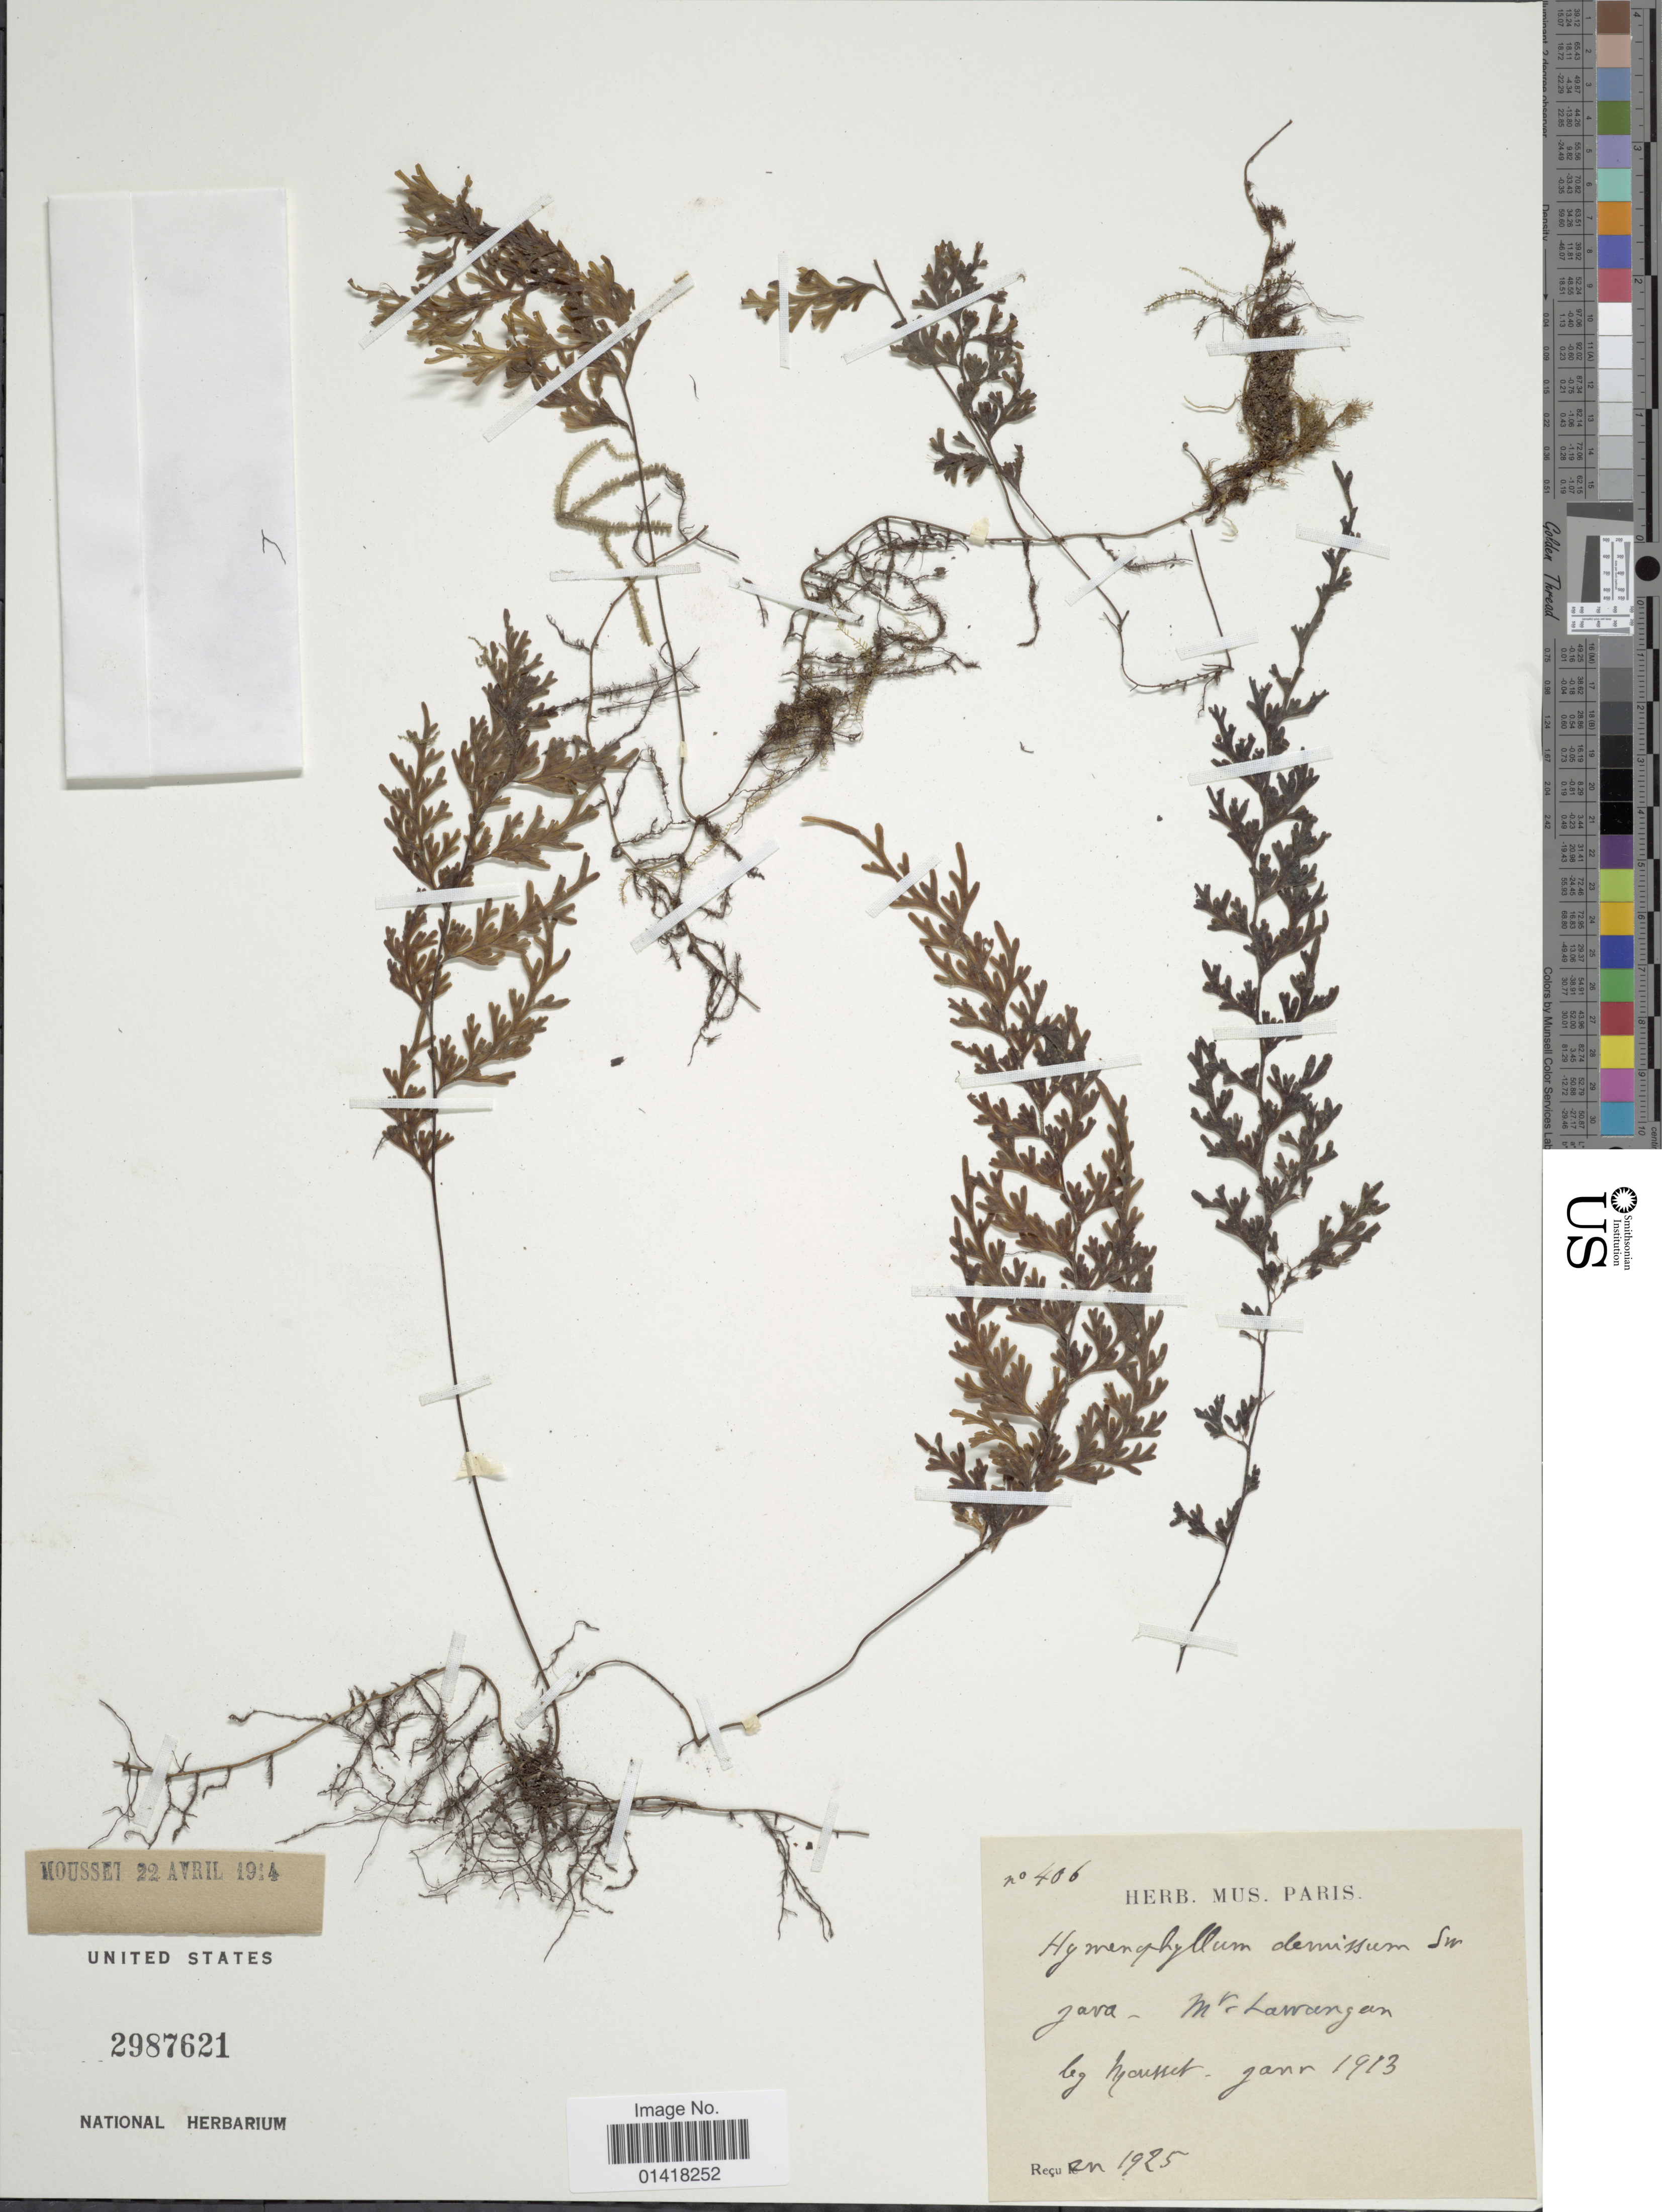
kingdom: Plantae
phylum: Tracheophyta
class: Polypodiopsida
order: Hymenophyllales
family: Hymenophyllaceae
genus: Hymenophyllum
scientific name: Hymenophyllum demissum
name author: Sw.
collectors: Mousset, --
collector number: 406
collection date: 1913-01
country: Indonesia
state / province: Java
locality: Mt Lawangan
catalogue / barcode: US 2987621